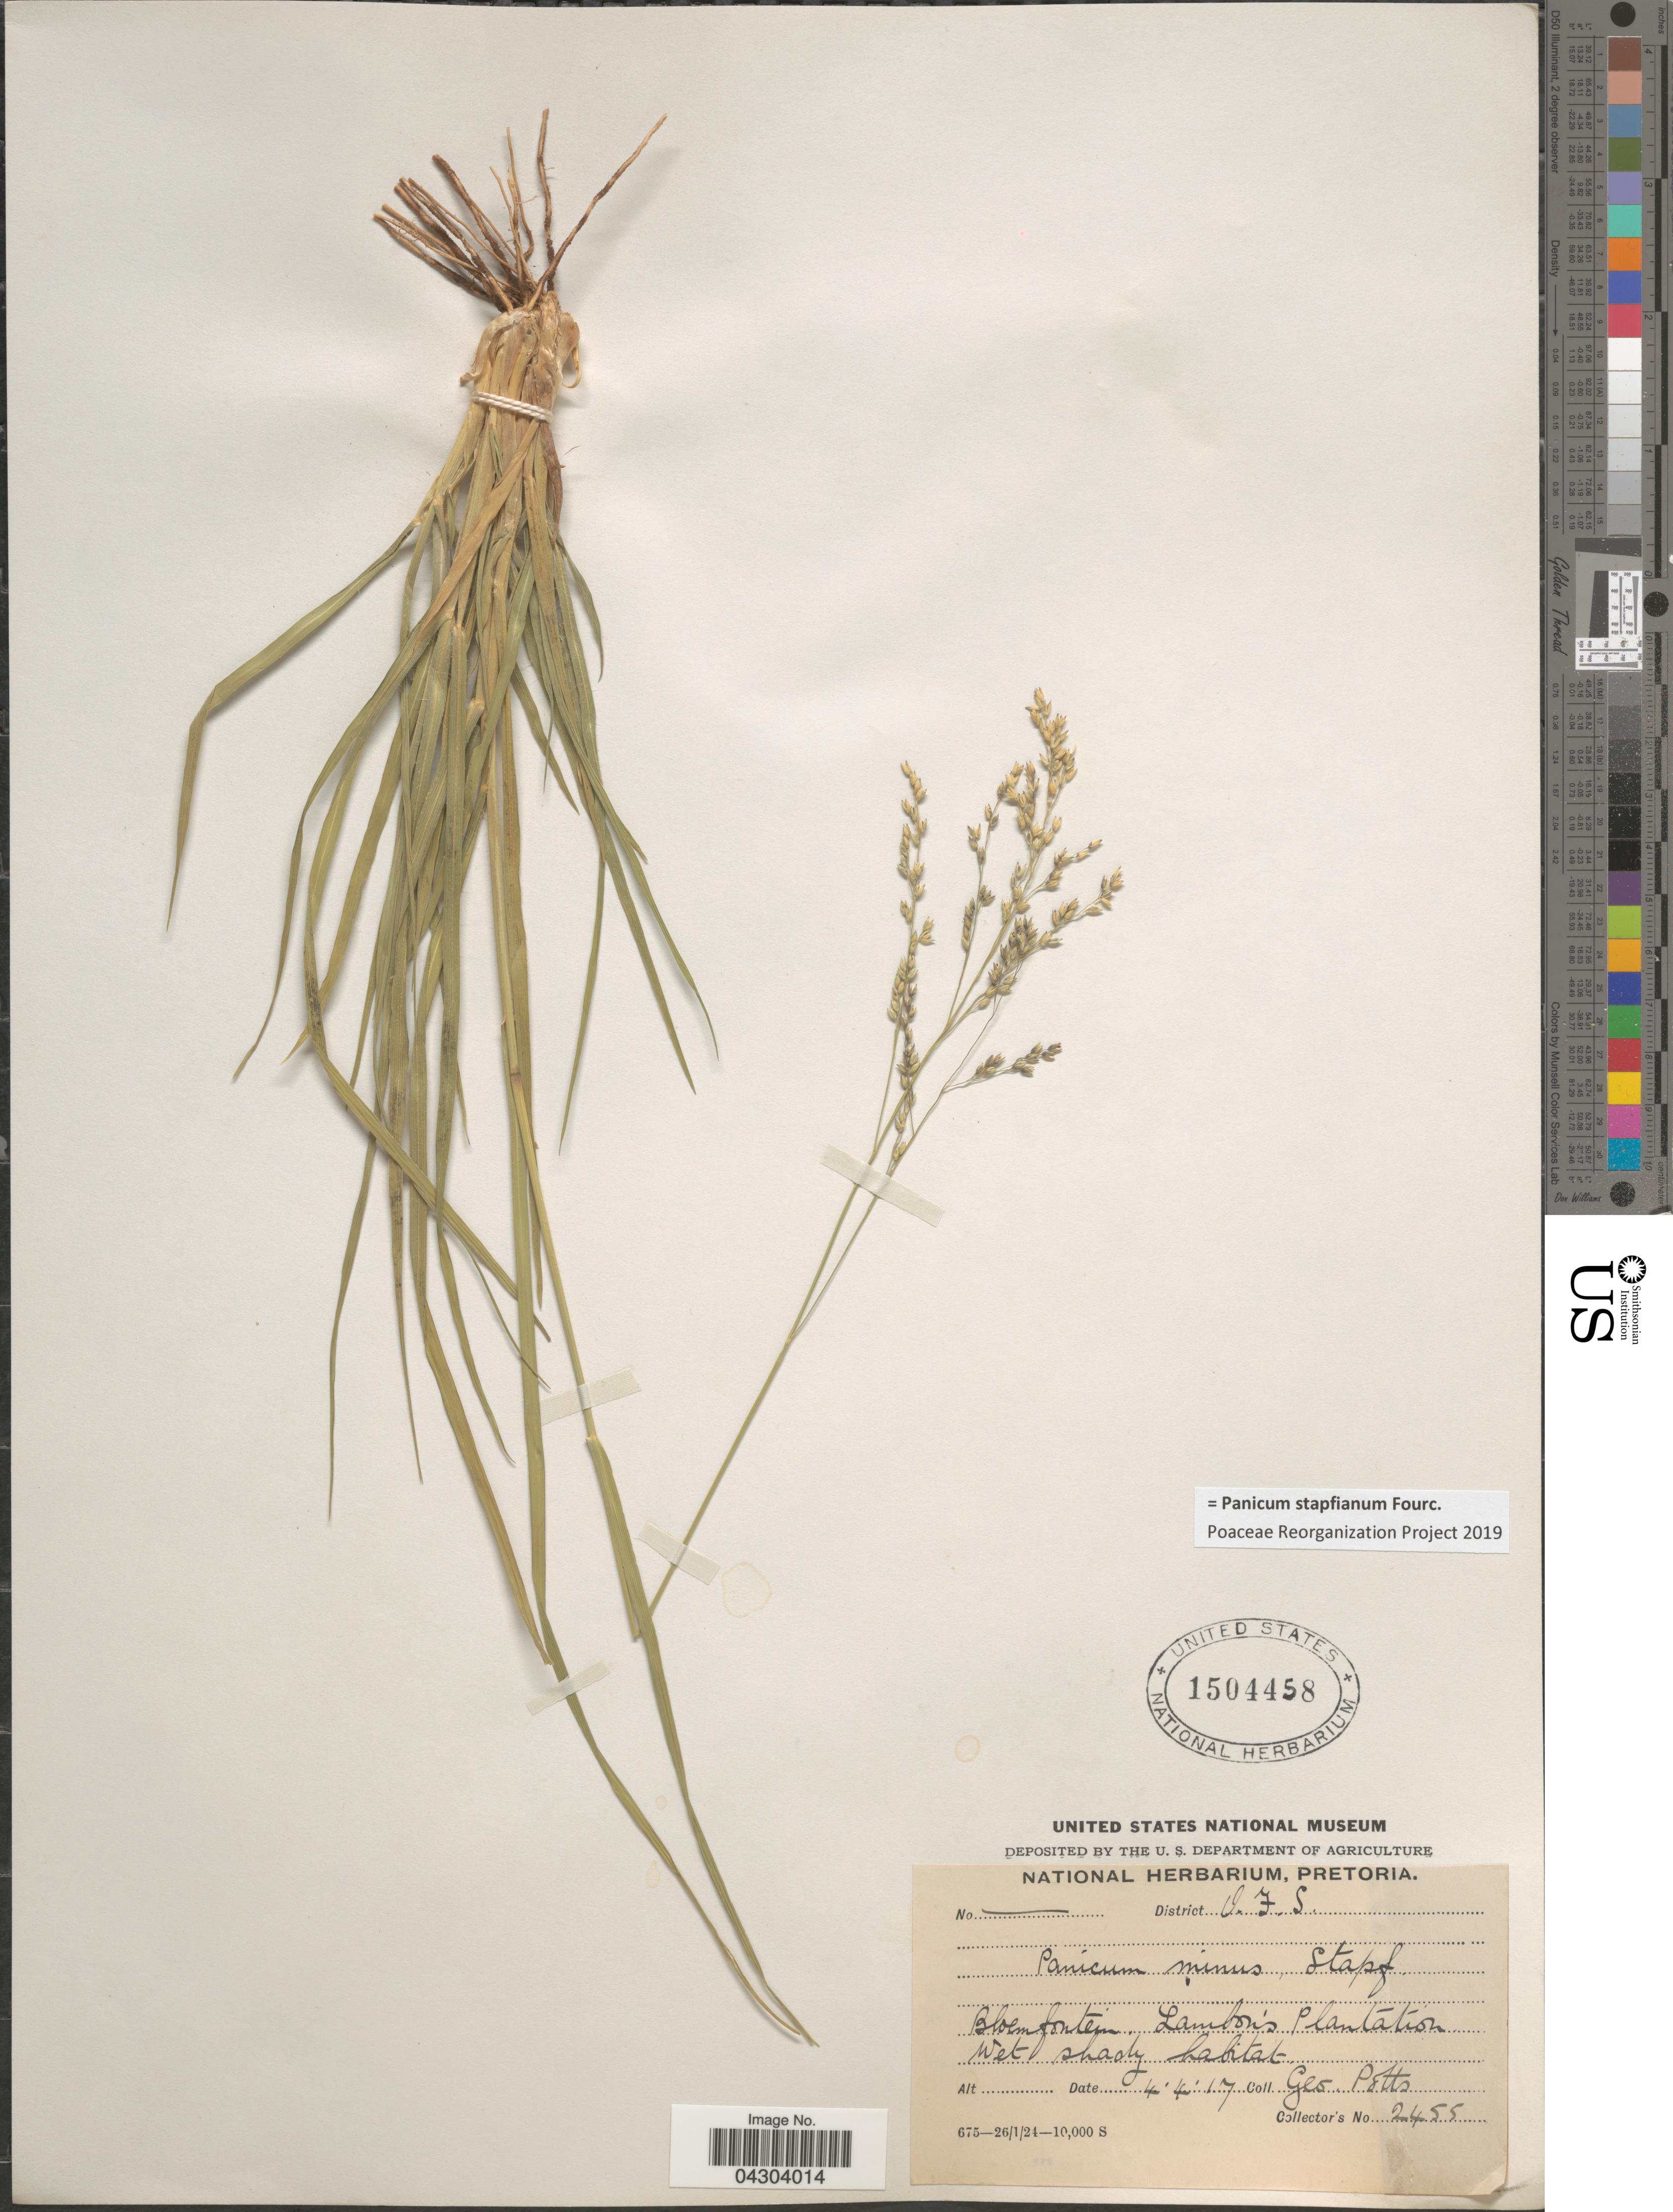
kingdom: Plantae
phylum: Tracheophyta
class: Liliopsida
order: Poales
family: Poaceae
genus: Panicum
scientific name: Panicum stapfianum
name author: Fourc.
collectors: G. Potts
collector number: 2455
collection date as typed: Transcribed d/m/y: 4/4/17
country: South Africa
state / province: Free State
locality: District O.F.S. Bloemfontein. Lambon's Plantation.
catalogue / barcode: US 1504458